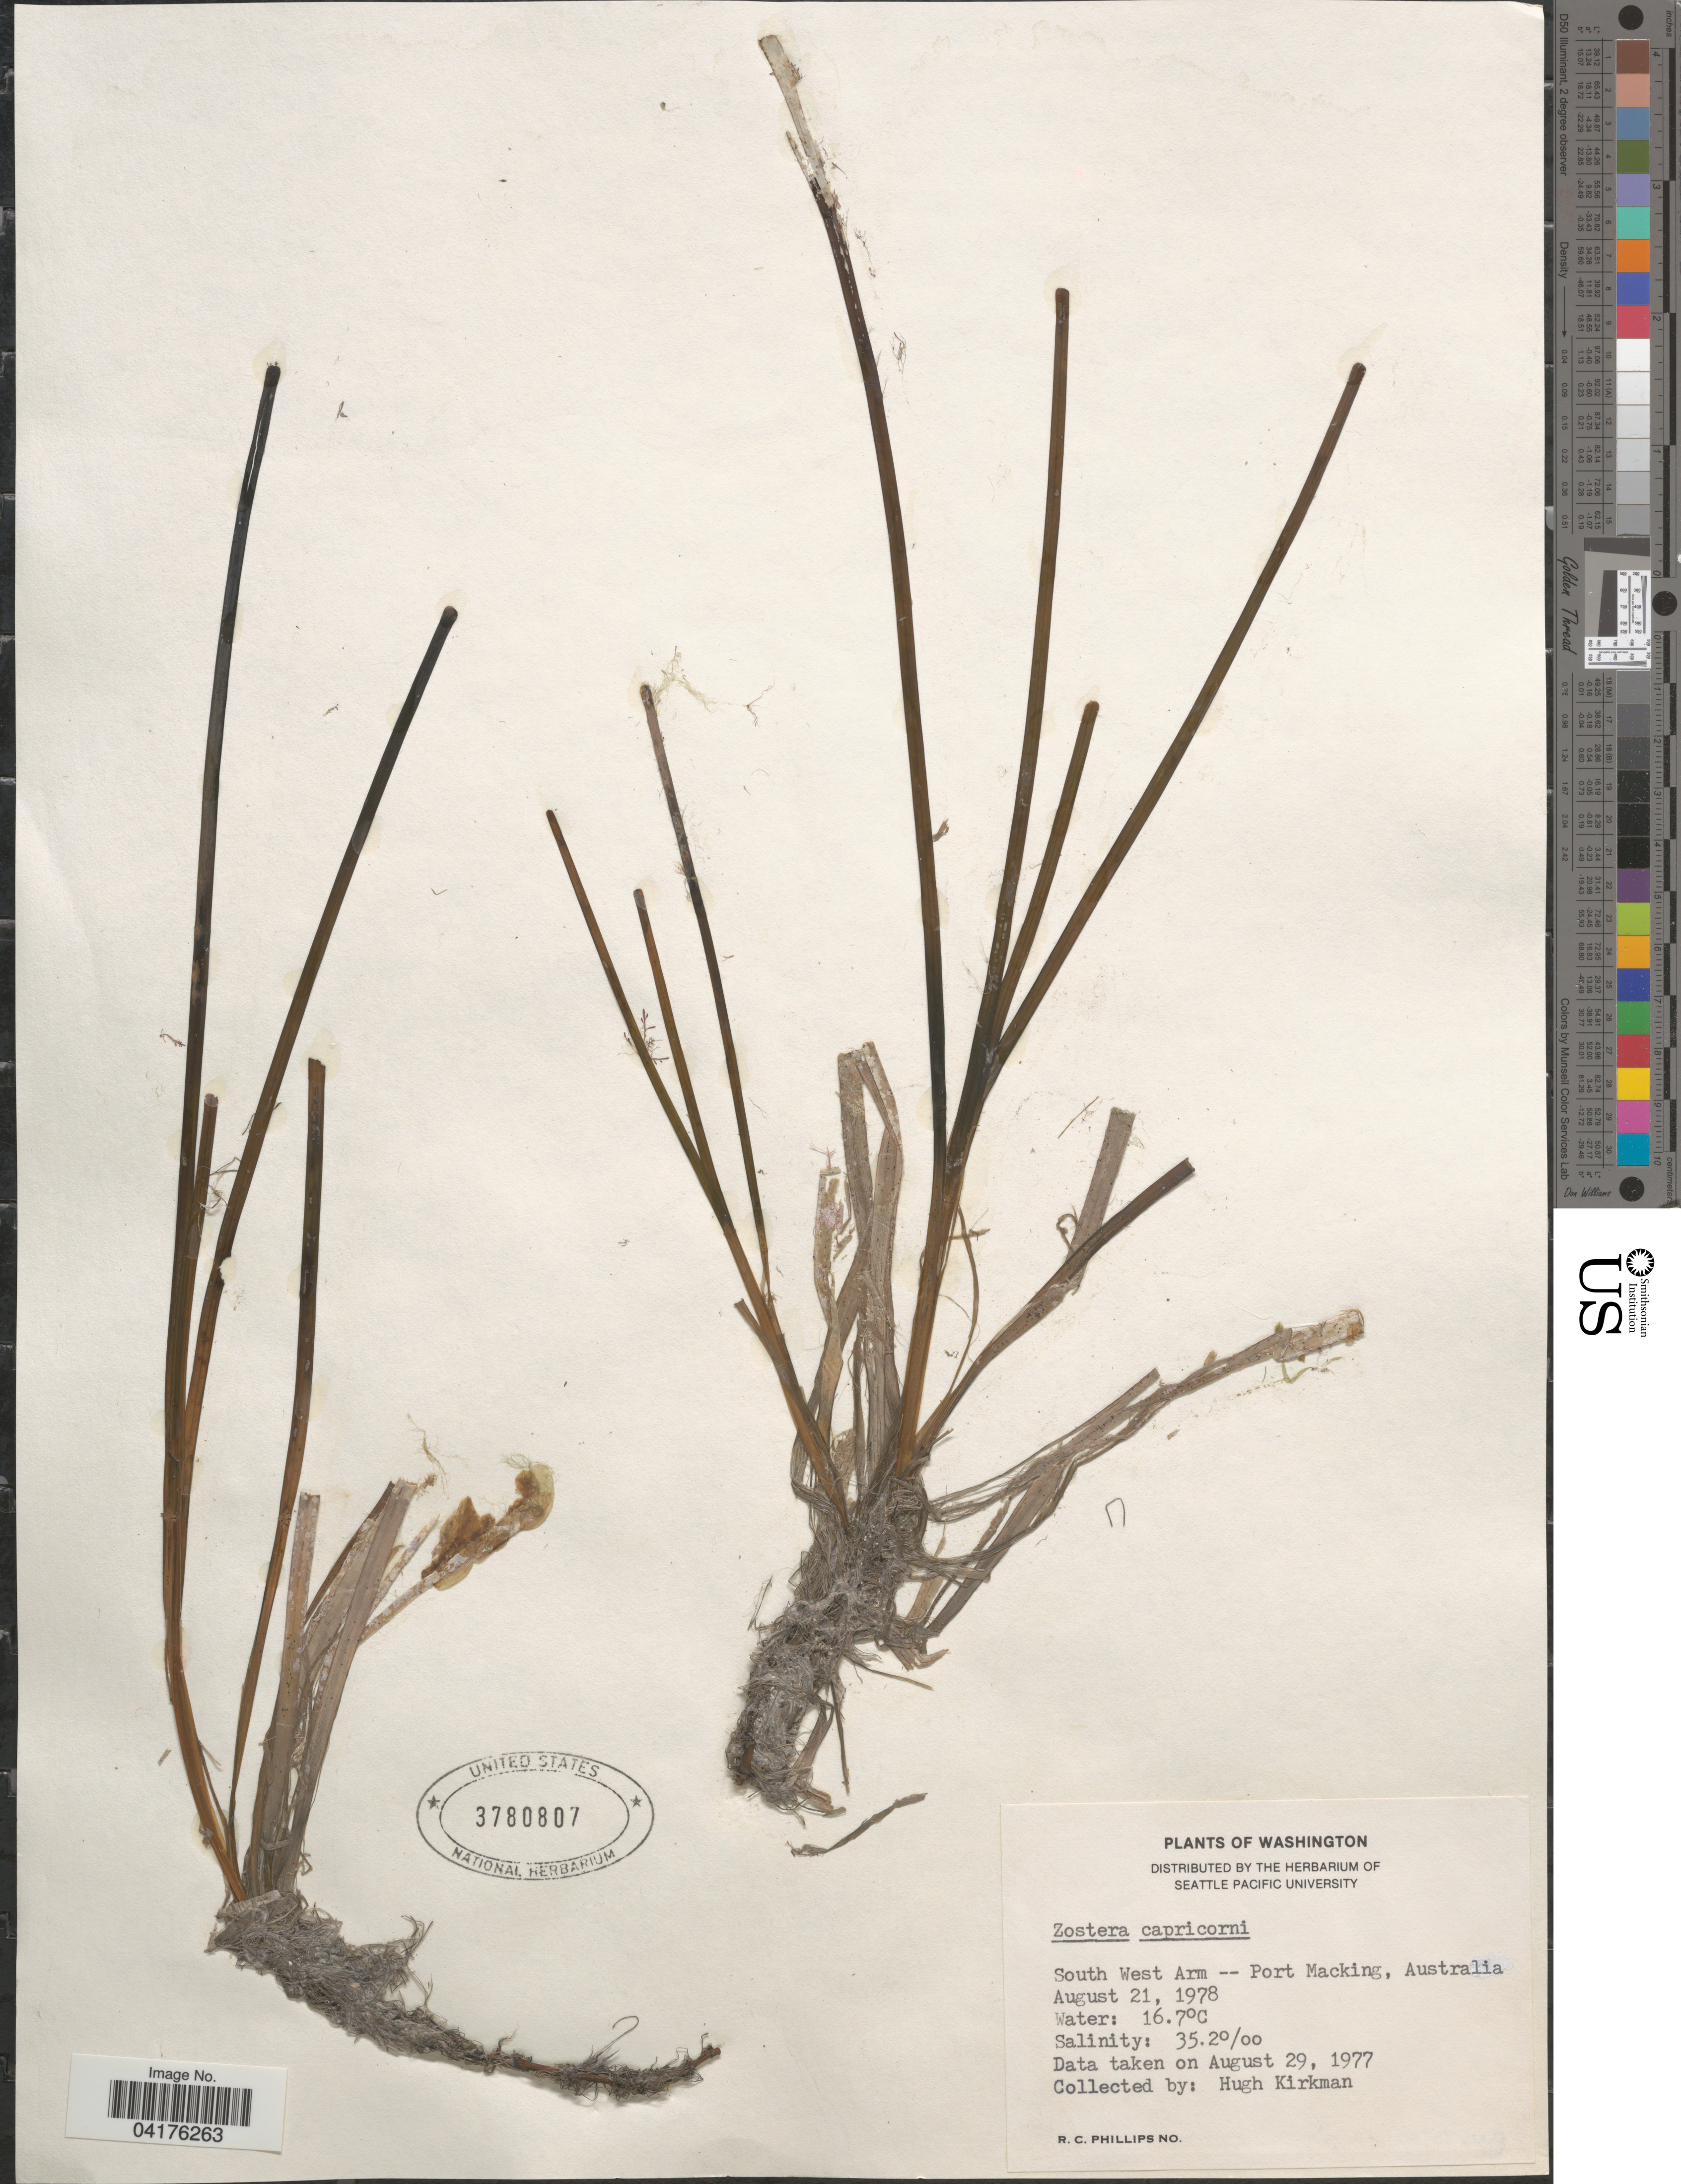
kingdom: Plantae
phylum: Tracheophyta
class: Liliopsida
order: Alismatales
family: Zosteraceae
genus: Zostera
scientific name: Zostera capricorni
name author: Asch.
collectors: H. Kirkman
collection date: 1978-08-21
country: Australia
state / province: New South Wales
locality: South West Arm -- Port Macking [= Port Hacking].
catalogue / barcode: US 3780807